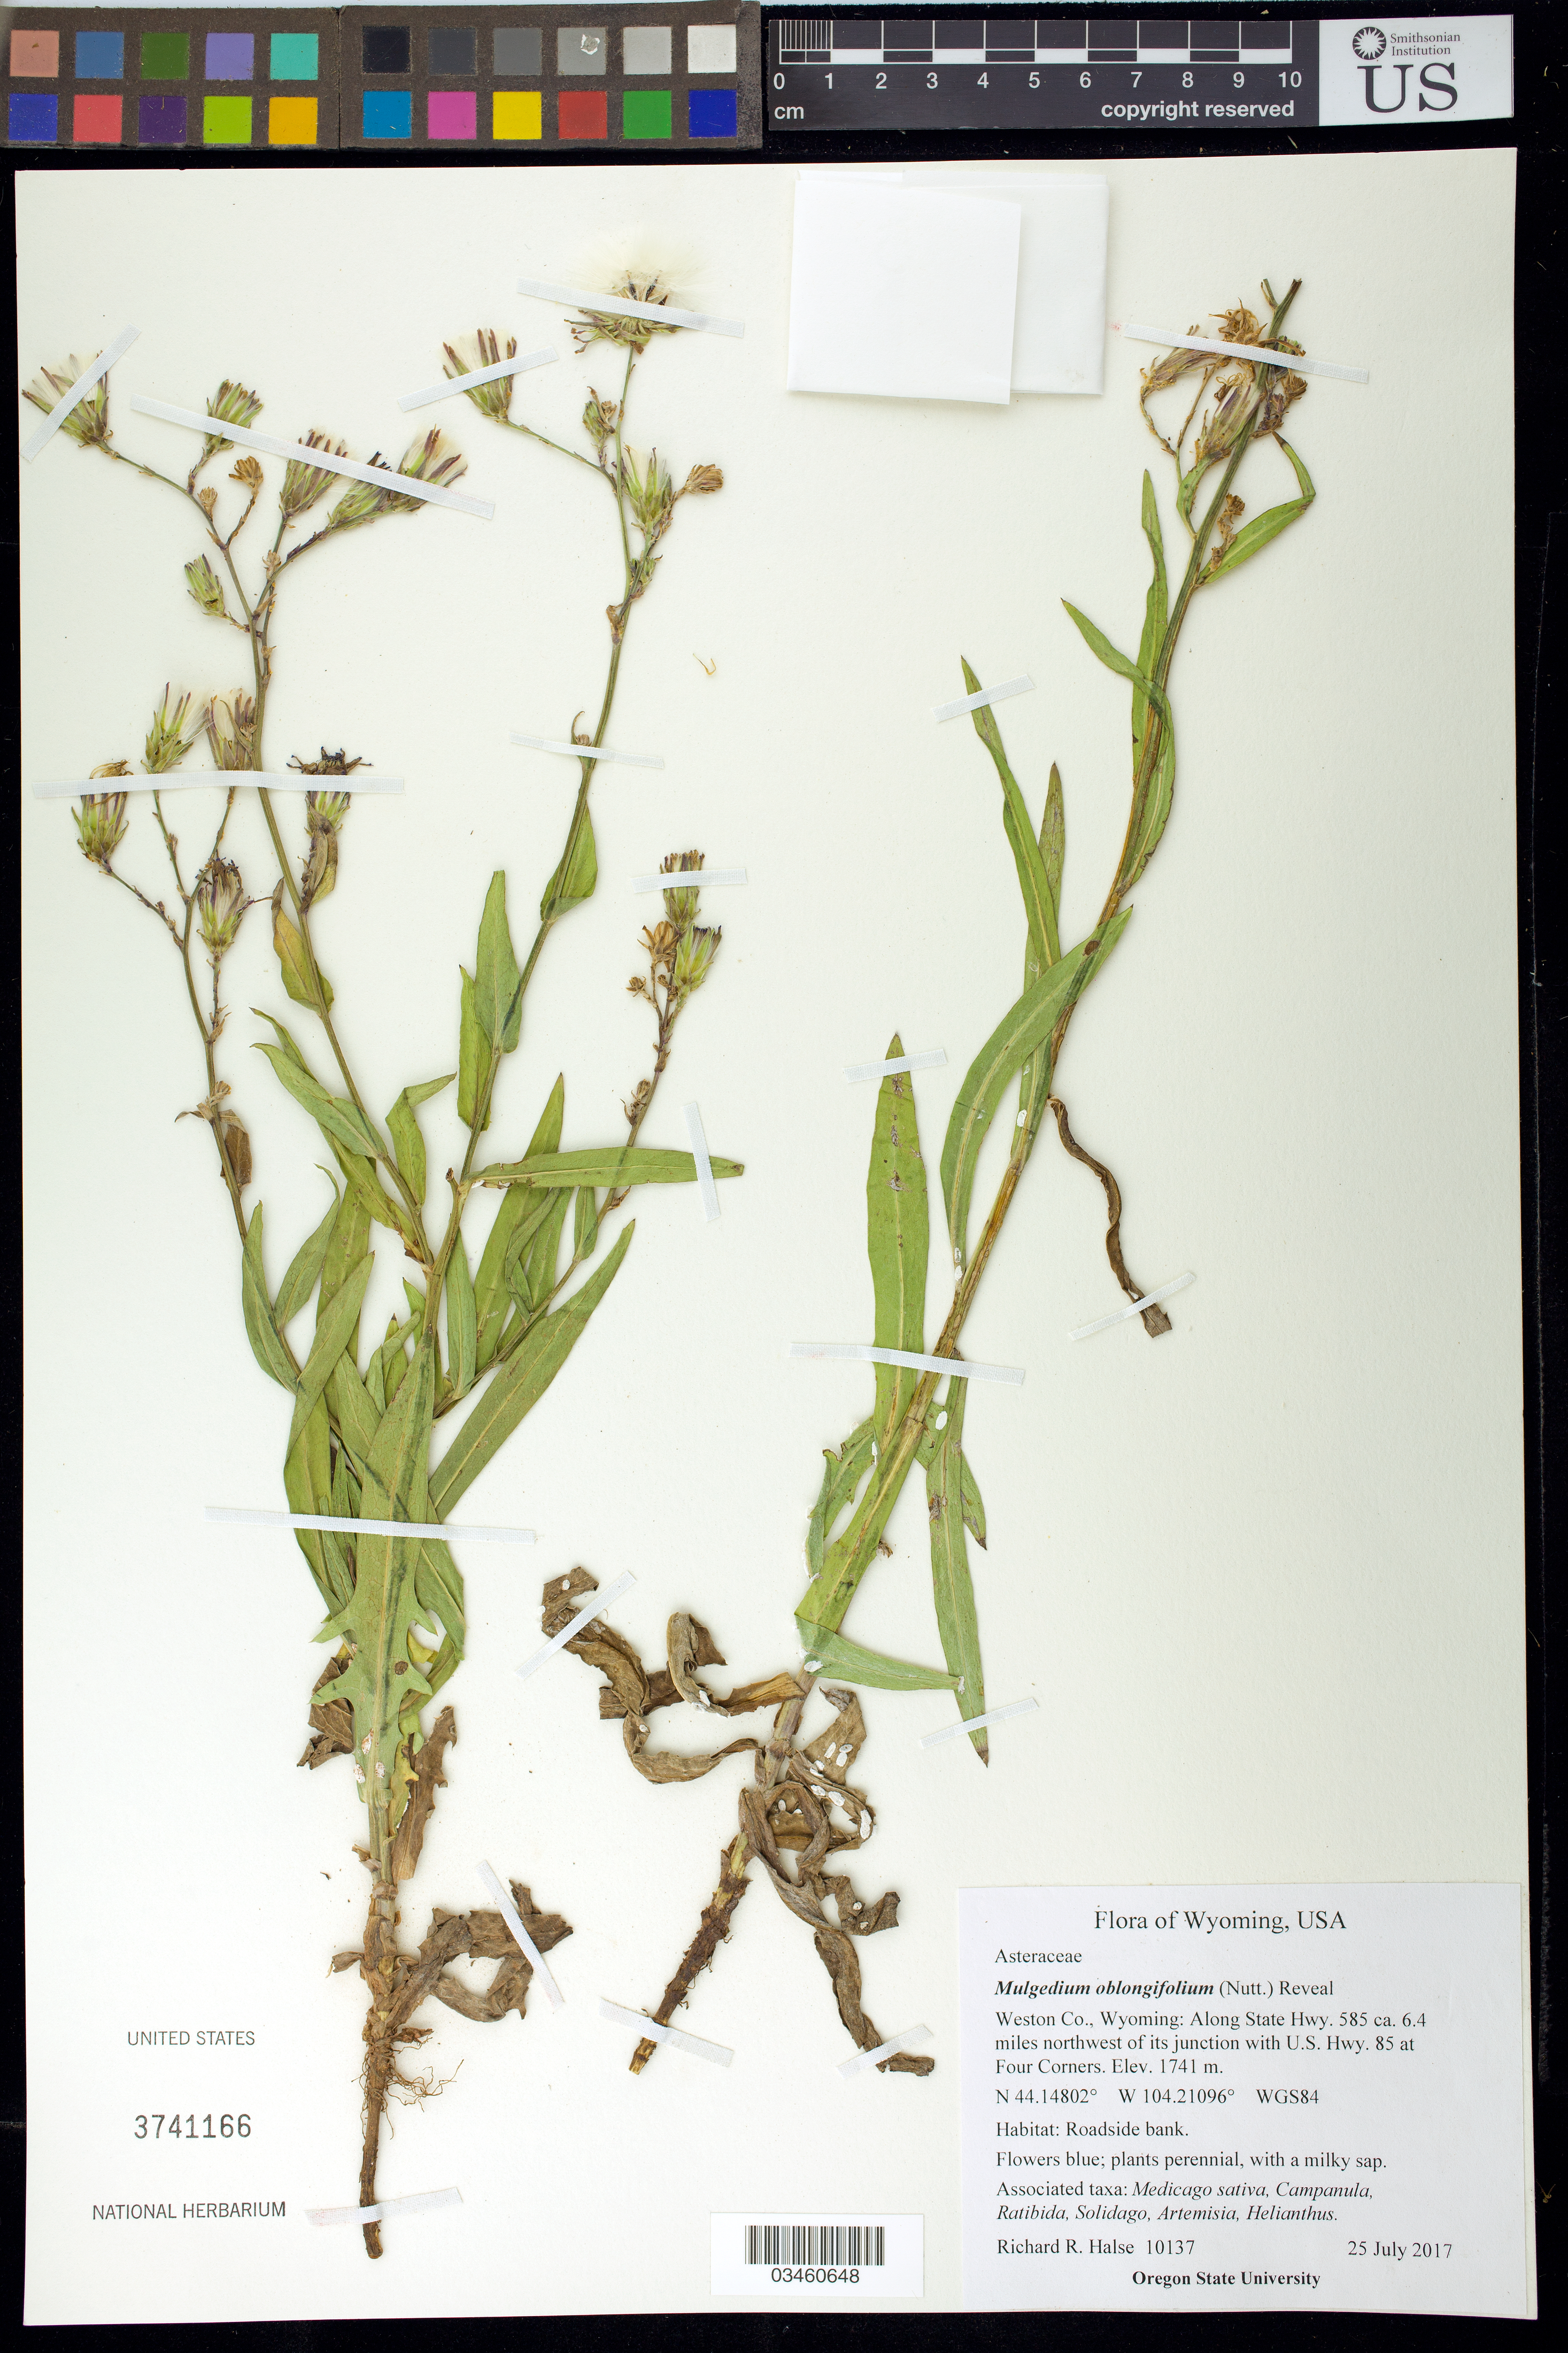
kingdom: Plantae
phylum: Tracheophyta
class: Magnoliopsida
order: Asterales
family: Asteraceae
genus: Lactuca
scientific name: Lactuca tatarica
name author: (L.) C.A. Mey.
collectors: R. Halse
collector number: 10137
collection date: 2017-07-25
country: United States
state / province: Wyoming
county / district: Weston County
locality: Weston Co., Wyoming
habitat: Roadside bank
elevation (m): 1741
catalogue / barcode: US 3741166